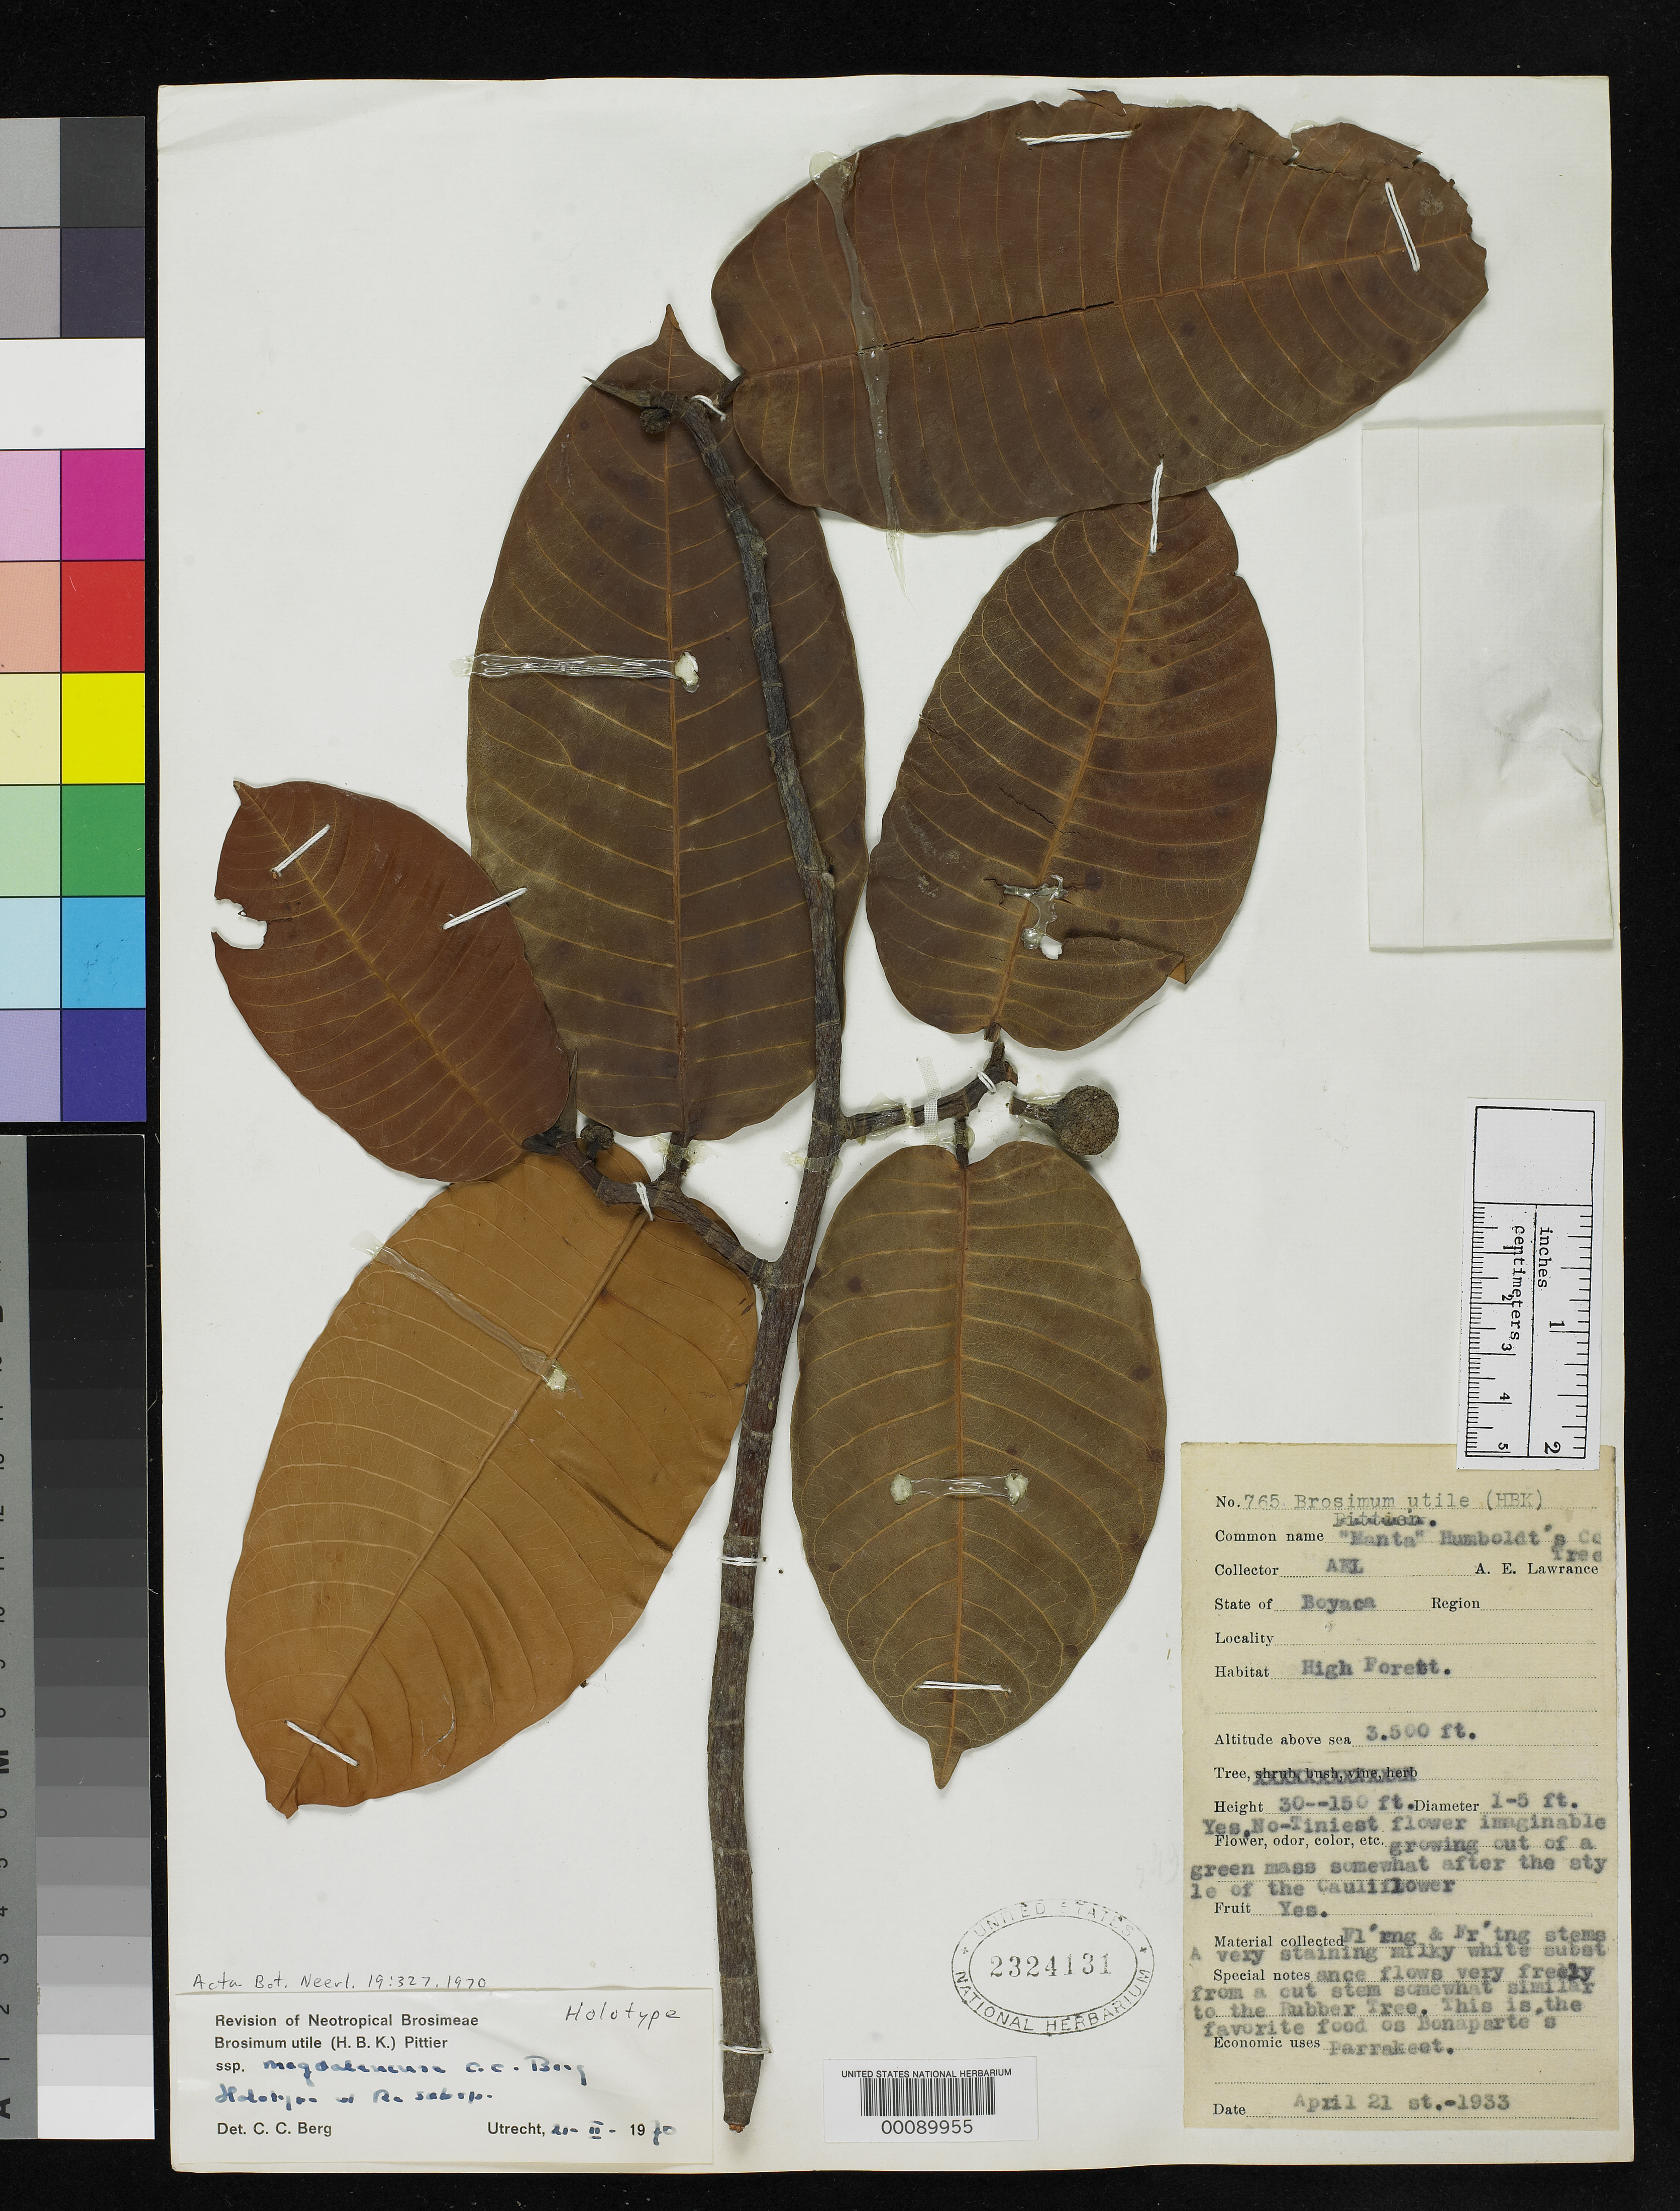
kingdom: Plantae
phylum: Tracheophyta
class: Magnoliopsida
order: Rosales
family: Moraceae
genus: Brosimum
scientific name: Brosimum utile subsp. magdalenense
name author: C.C. Berg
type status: Holotype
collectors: A. Lawrance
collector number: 765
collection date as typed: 21 Apr 1933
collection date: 1933-04-21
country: Colombia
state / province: Boyacá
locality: El HUmbo.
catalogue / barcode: US 2324131